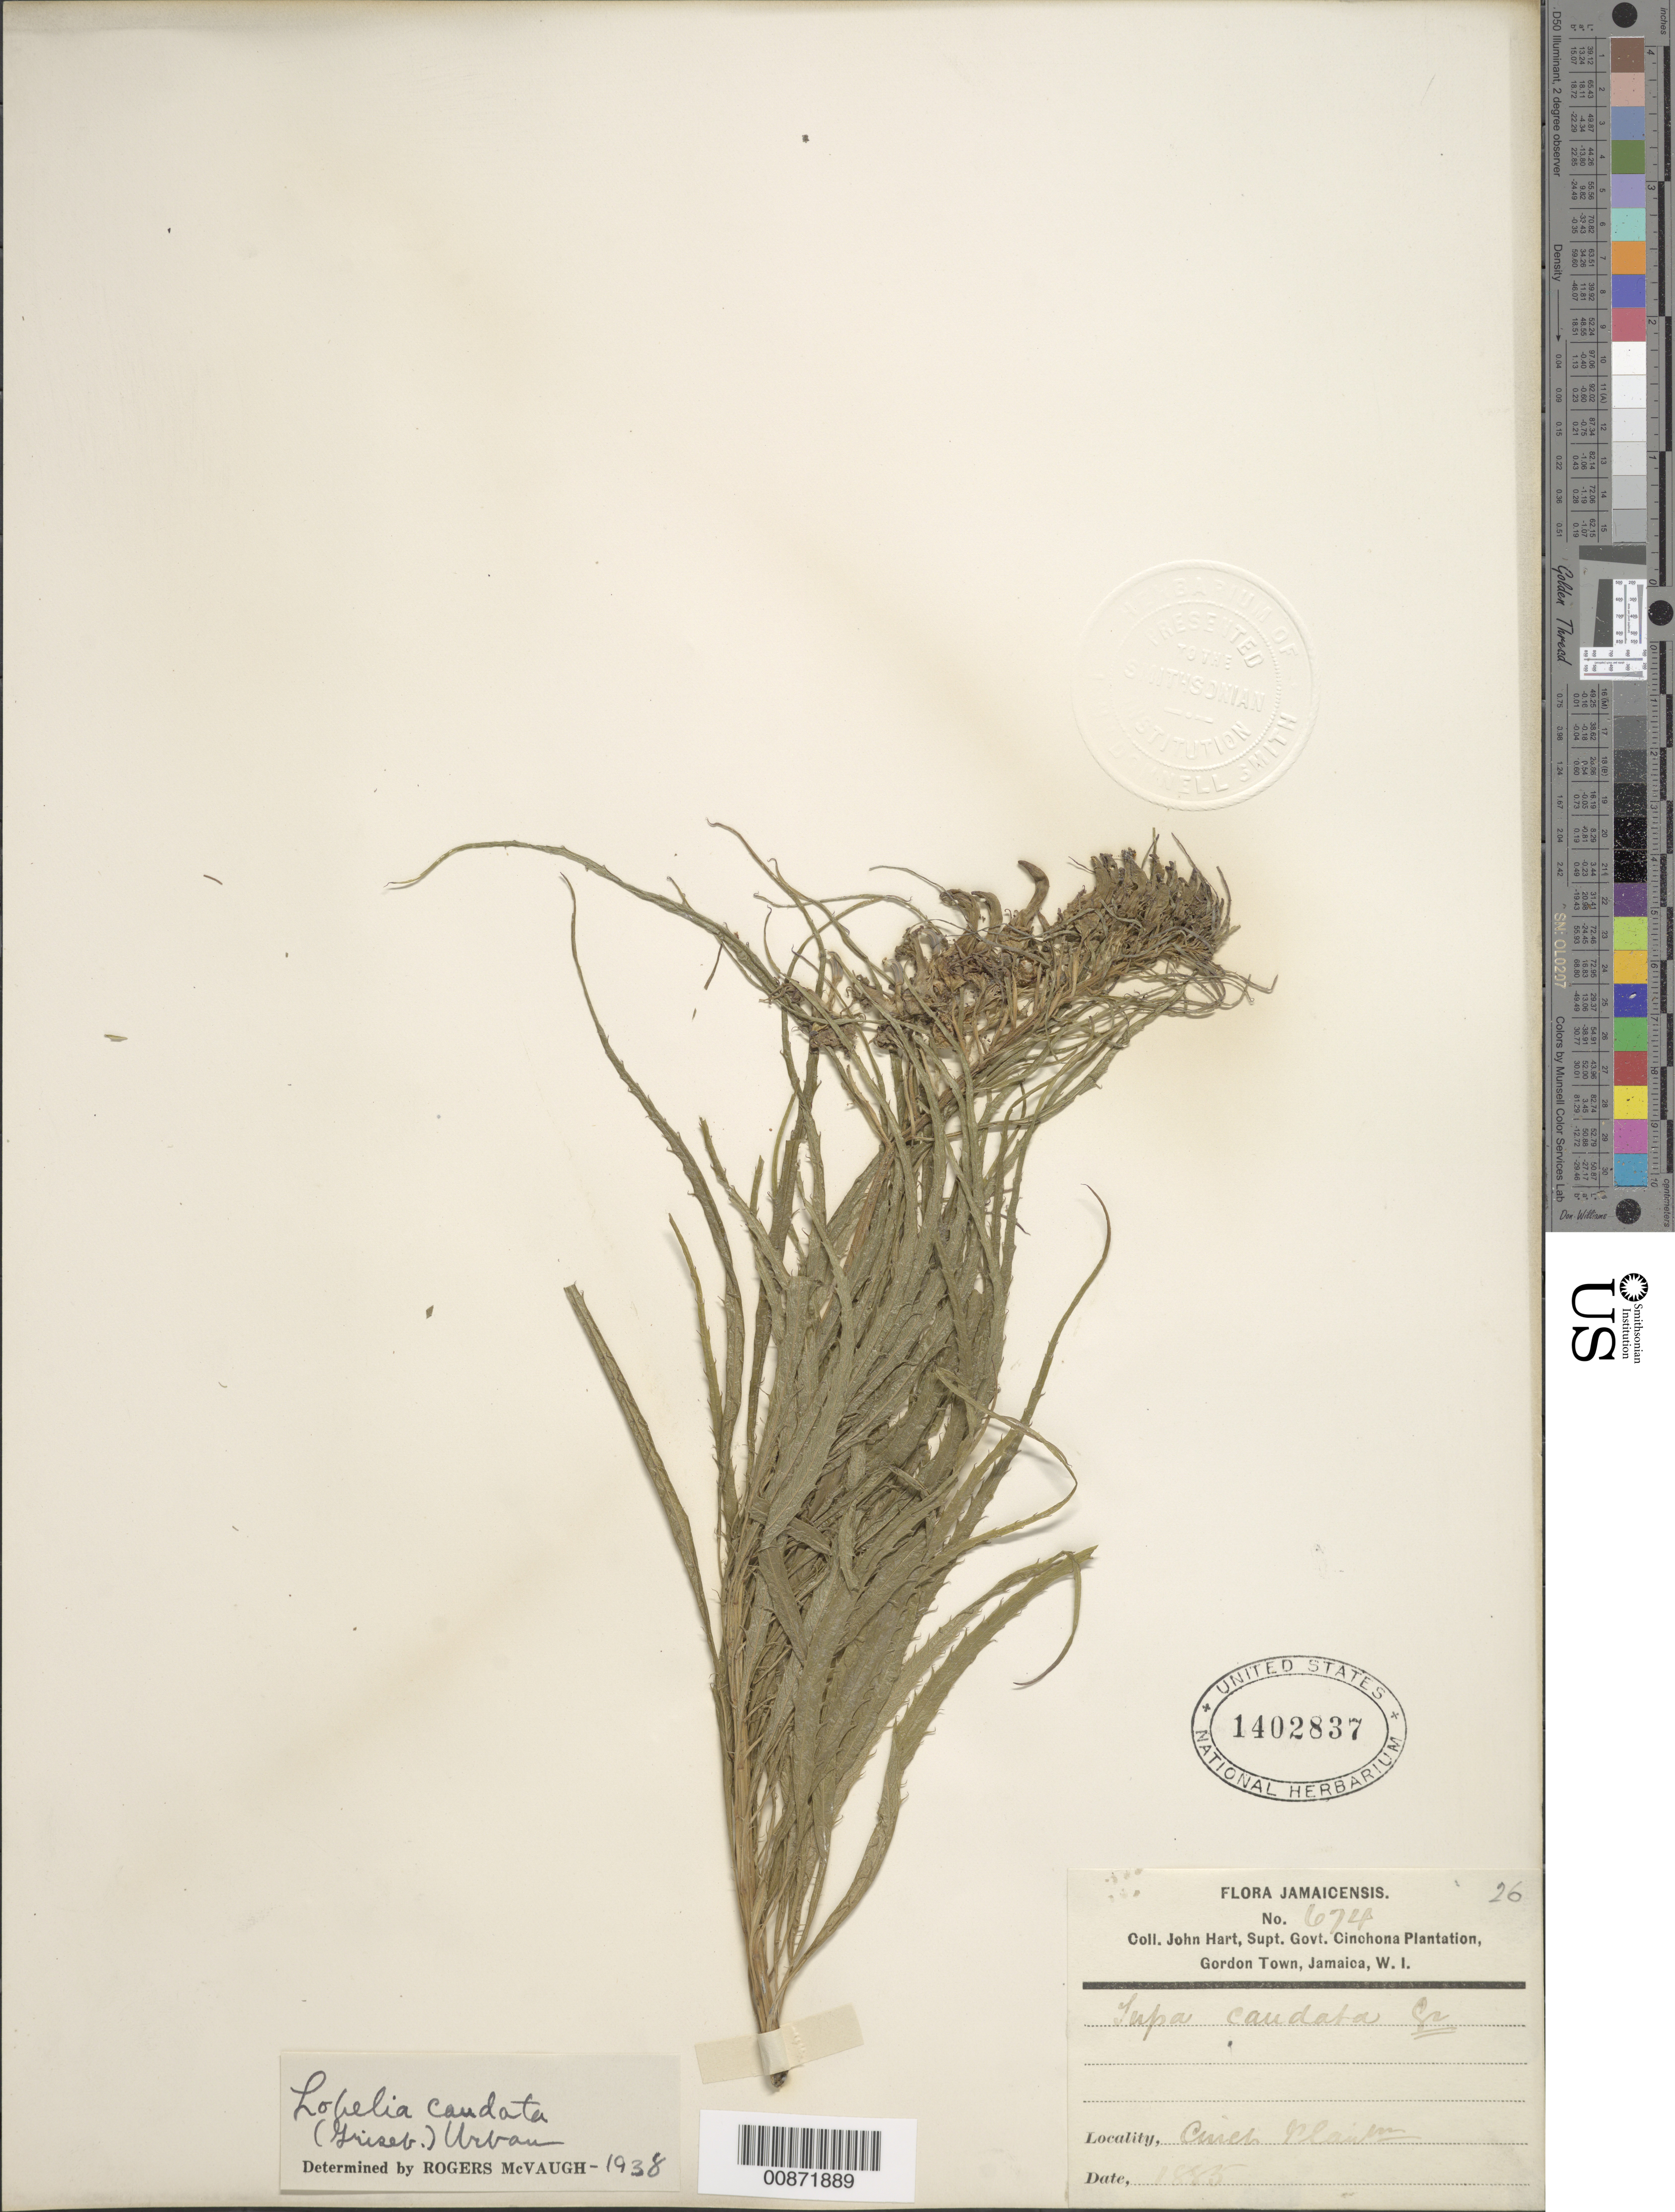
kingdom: Plantae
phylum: Tracheophyta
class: Magnoliopsida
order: Asterales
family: Campanulaceae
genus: Lobelia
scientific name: Lobelia caudata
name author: (Griseb.) Urb.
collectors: J. Hart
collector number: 674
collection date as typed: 1885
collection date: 1885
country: Jamaica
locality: Cinchona Plantation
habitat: Govt. plantation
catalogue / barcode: US 1402837